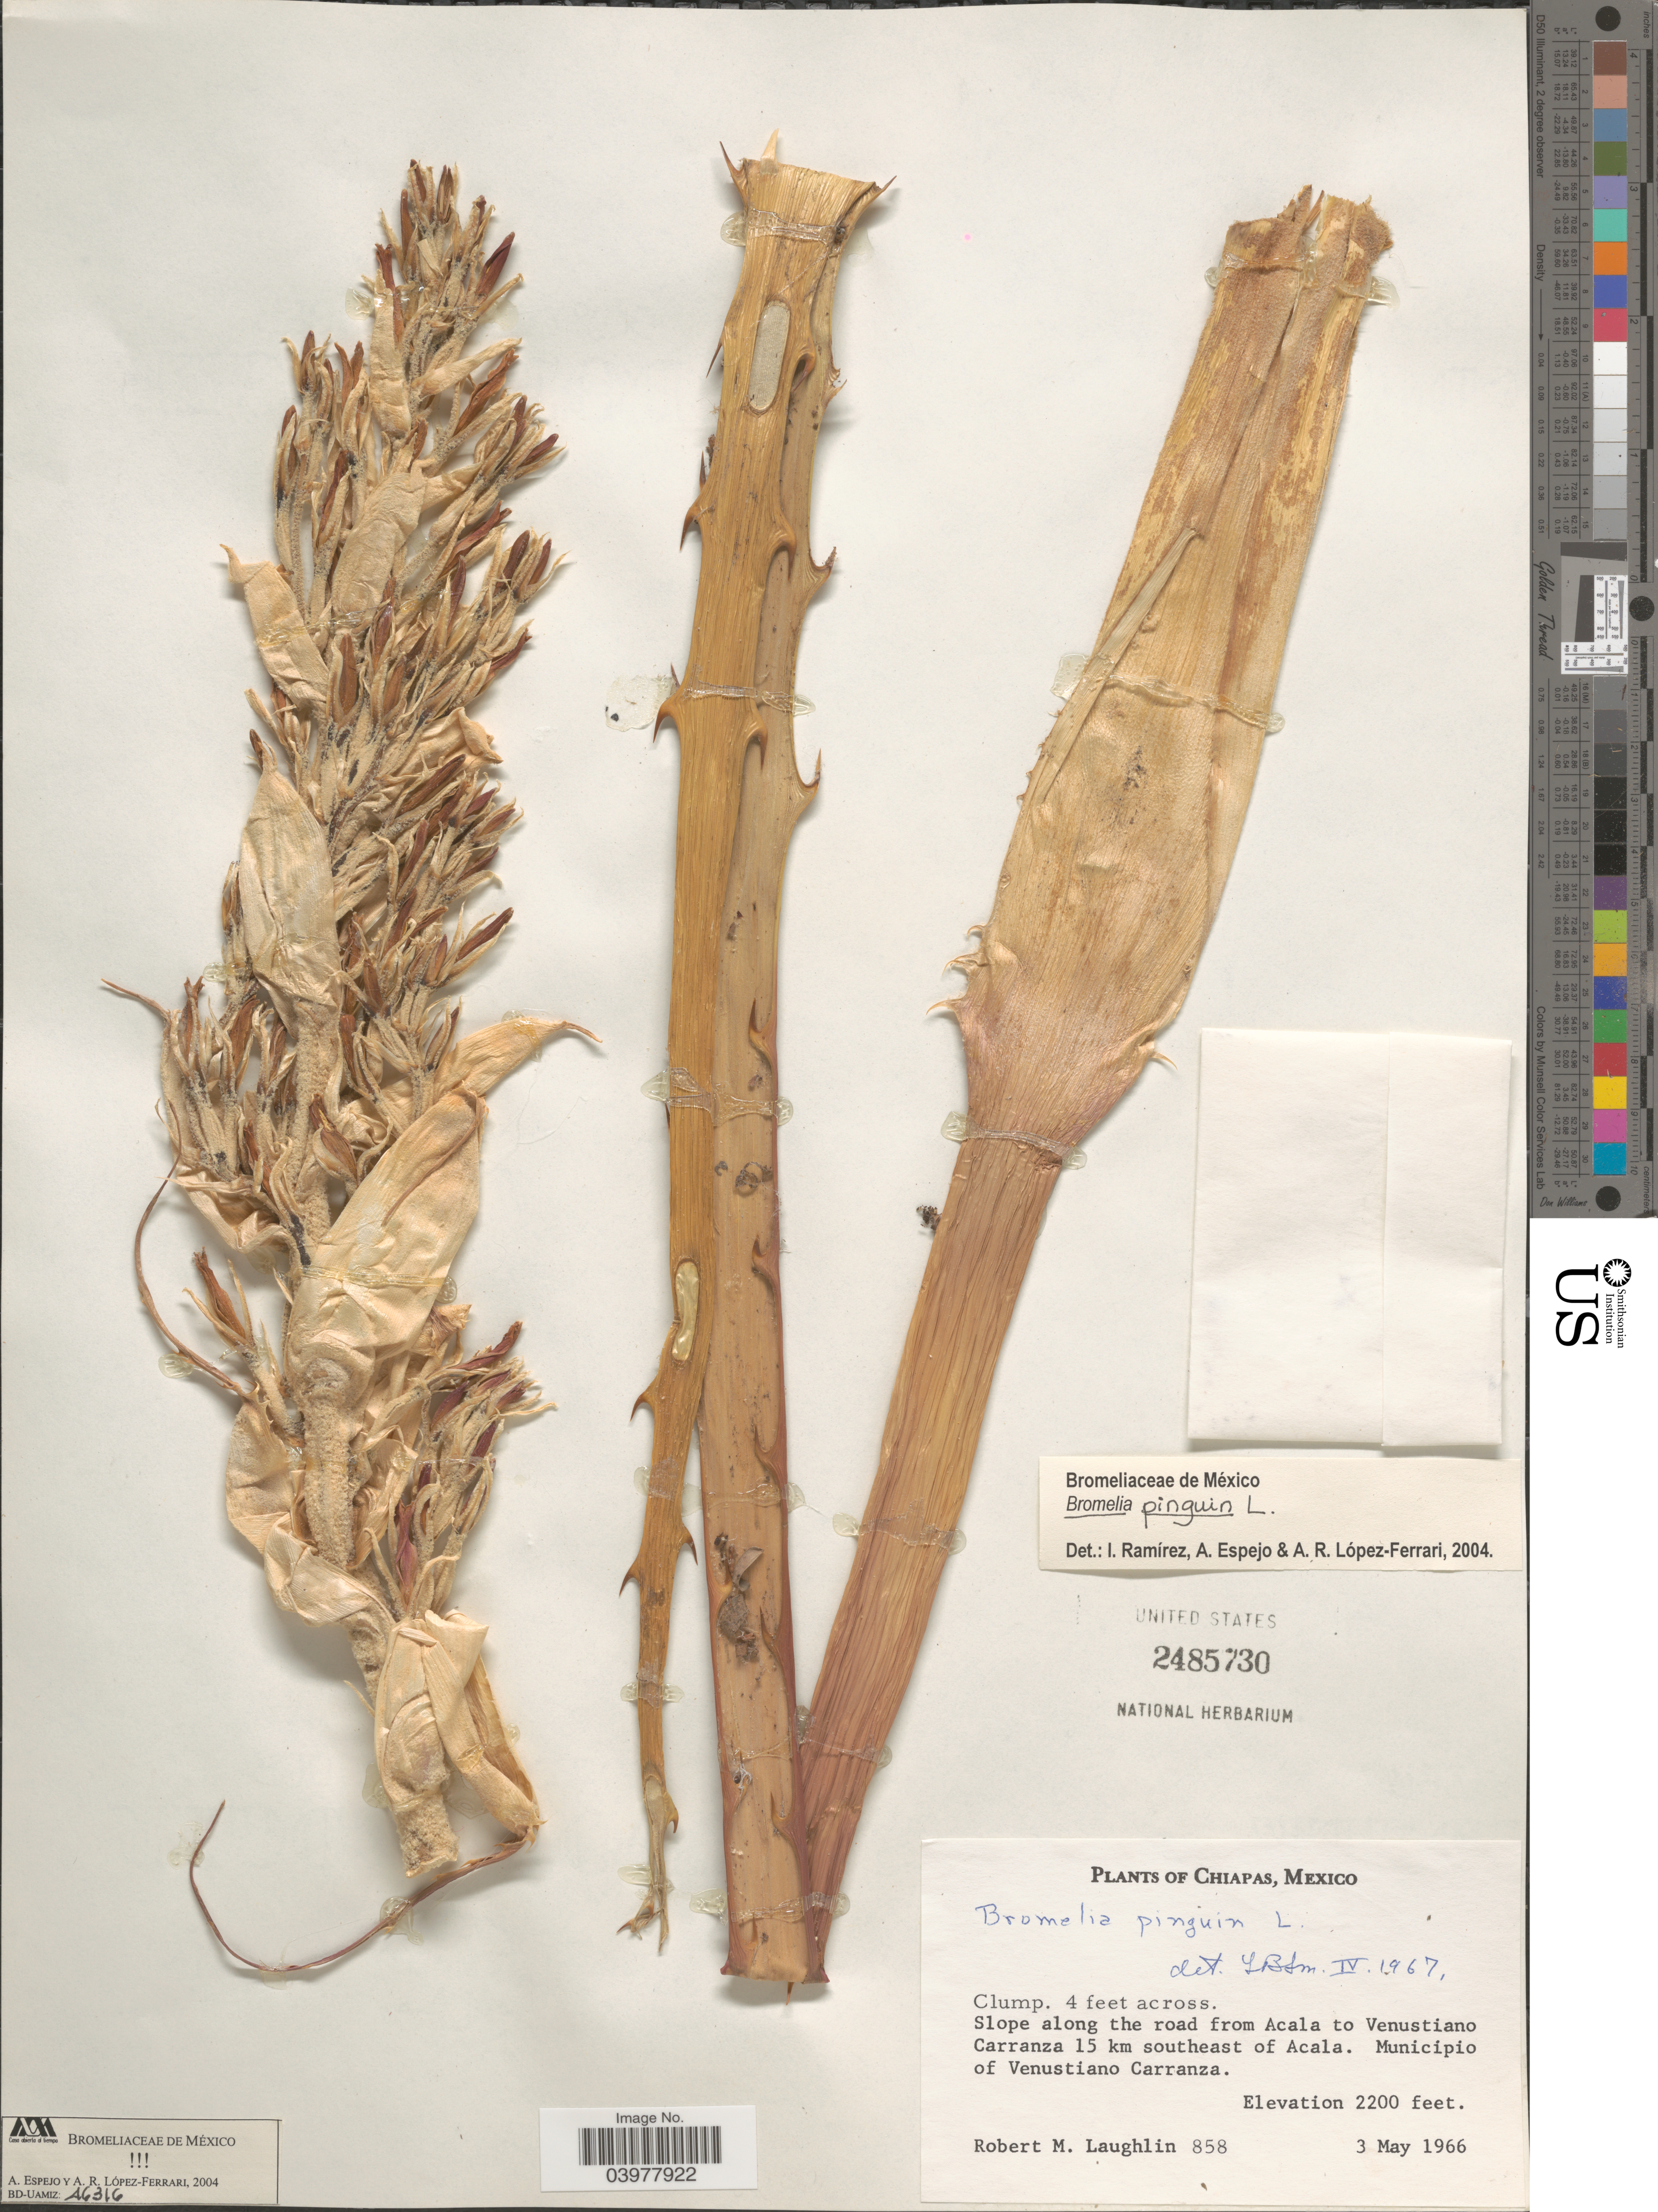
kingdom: Plantae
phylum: Tracheophyta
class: Liliopsida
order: Poales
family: Bromeliaceae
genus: Bromelia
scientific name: Bromelia pinguin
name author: L.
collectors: R. M. Laughlin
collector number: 858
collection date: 1966-05-03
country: Mexico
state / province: Chiapas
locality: Slope along the road from Acala to Venustiano Carranza 15 km southeast of Acala. Municipio of Venustiano Carranza.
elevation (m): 671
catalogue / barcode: US 2485730